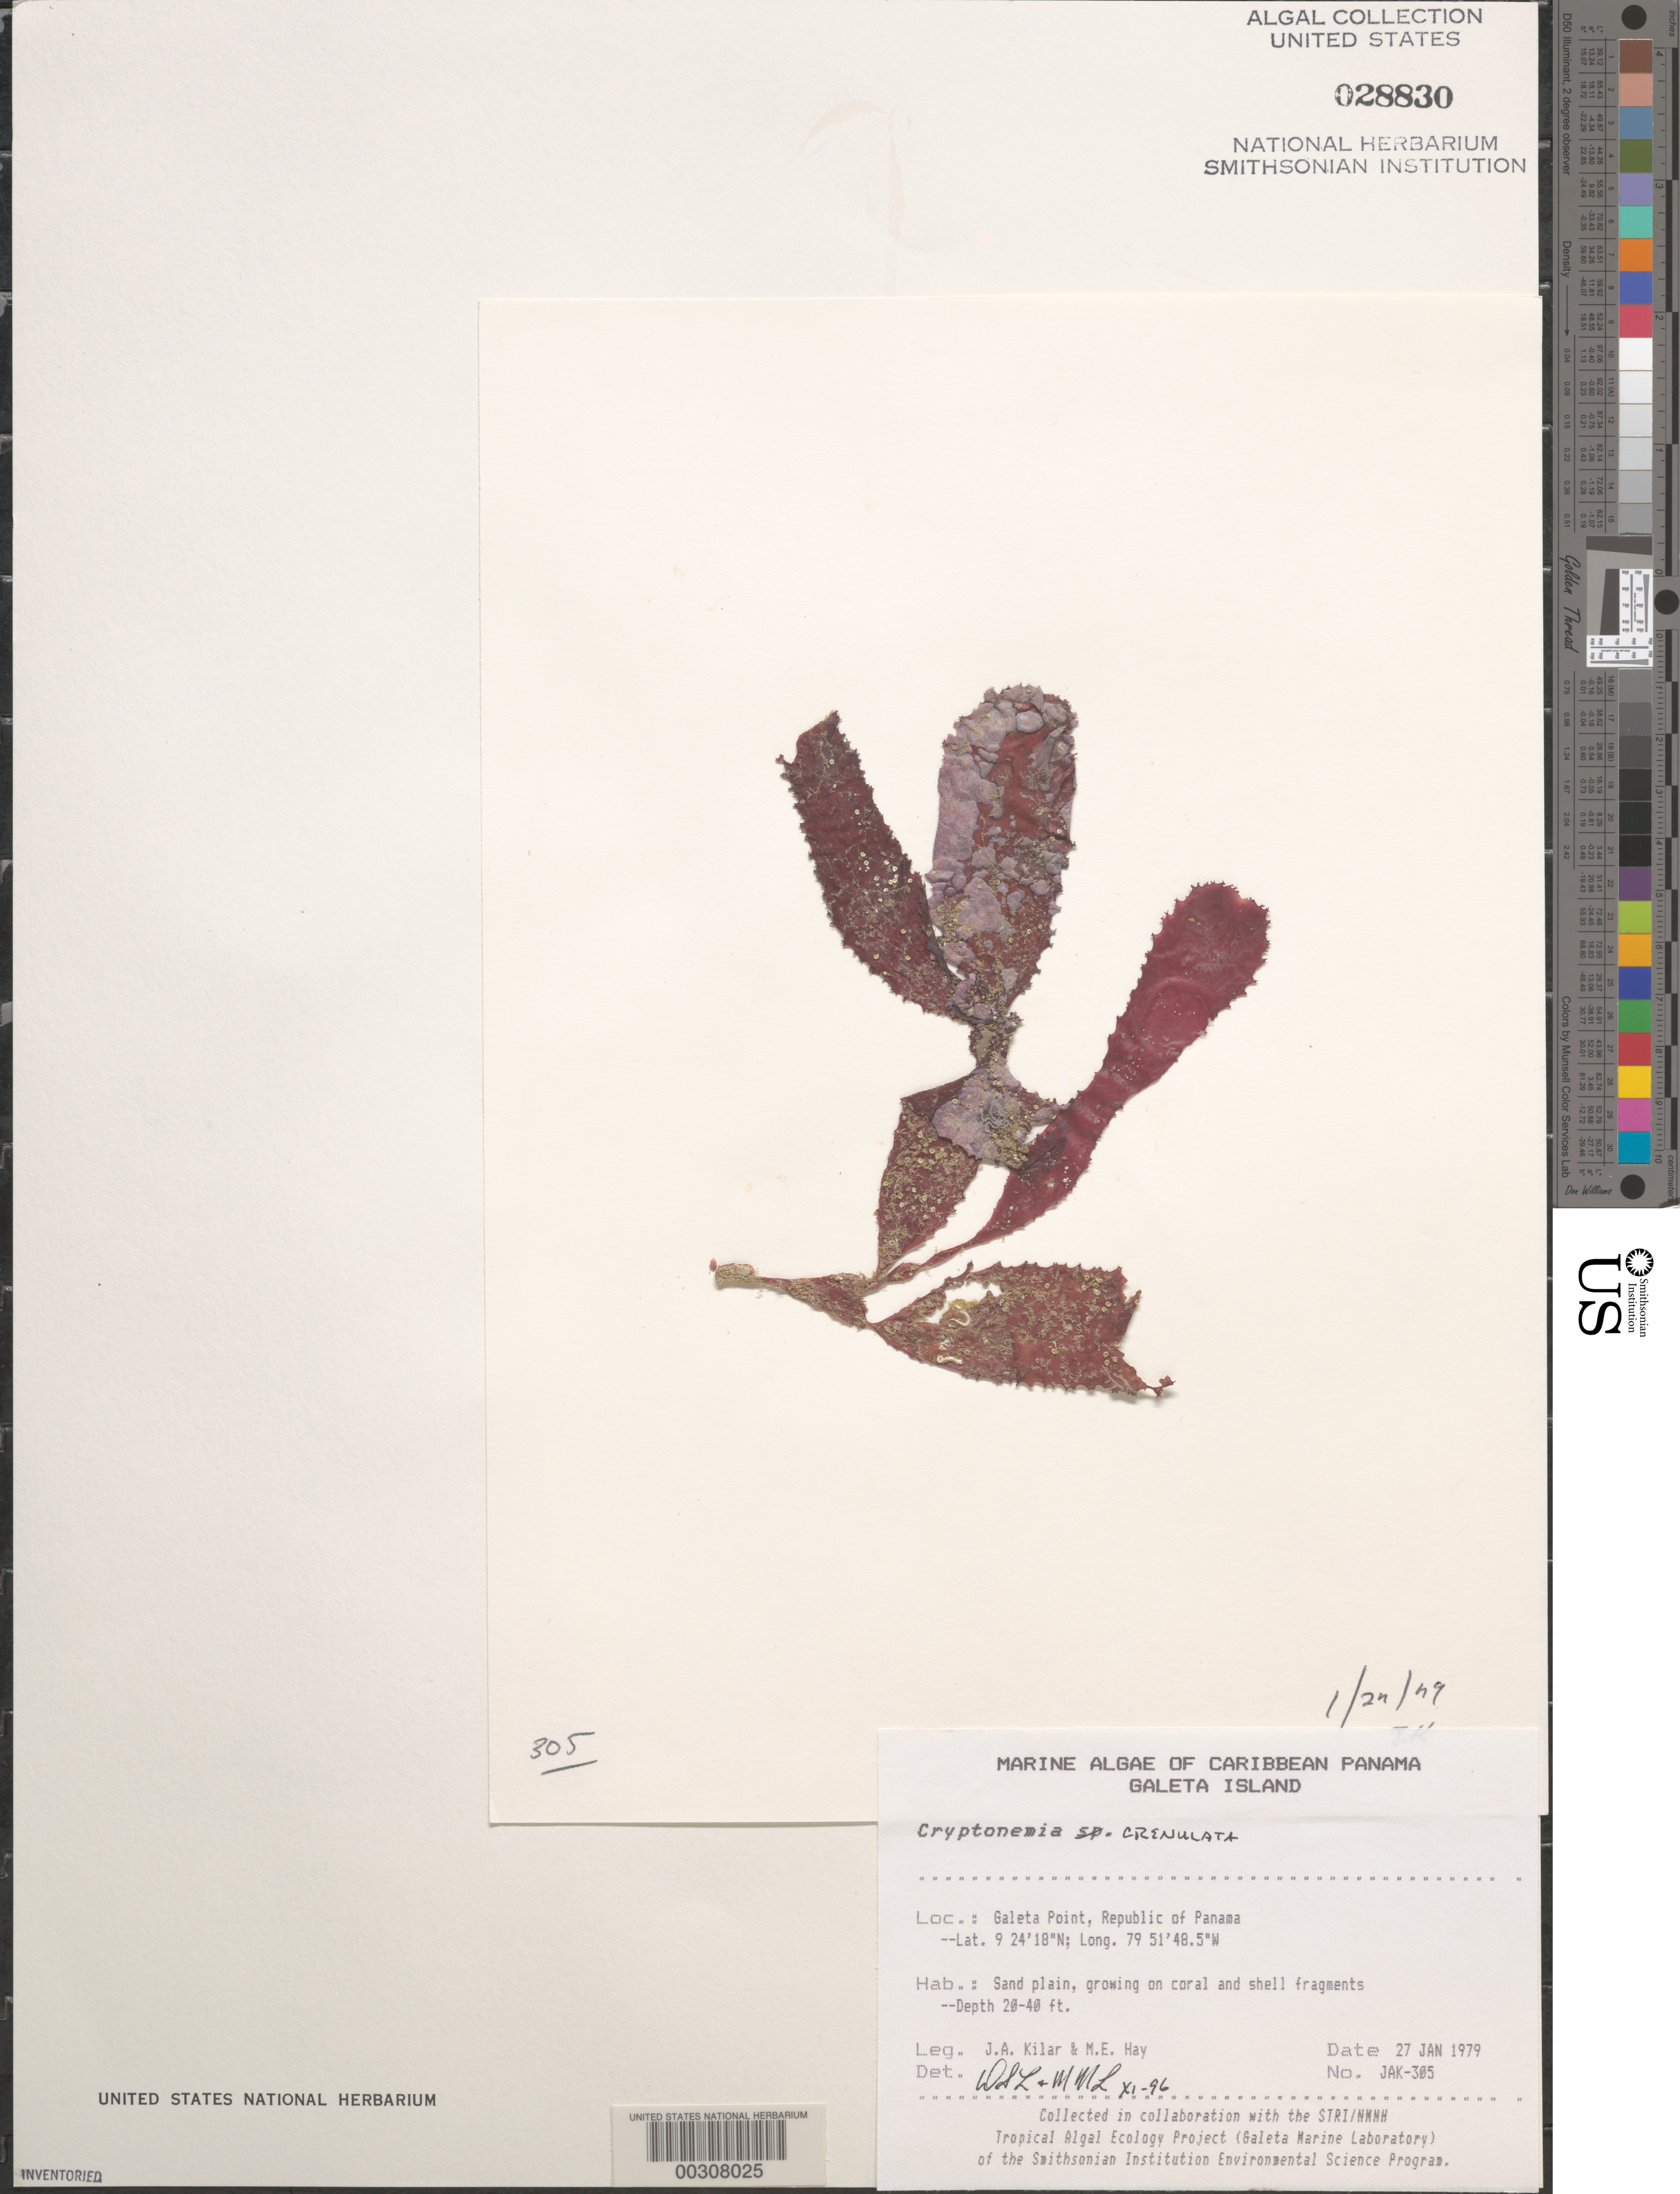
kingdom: Plantae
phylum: Rhodophyta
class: Florideophyceae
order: Halymeniales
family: Halymeniaceae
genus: Cryptonemia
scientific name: Cryptonemia crenulata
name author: (J. Agardh) J. Agardh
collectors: J. Kilar & M. E. Hay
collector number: JAK-305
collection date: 1979-01-27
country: Panama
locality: Caribbean Panama. Galeta Island. Galeta Point, Republic of Panama.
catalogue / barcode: US 28830